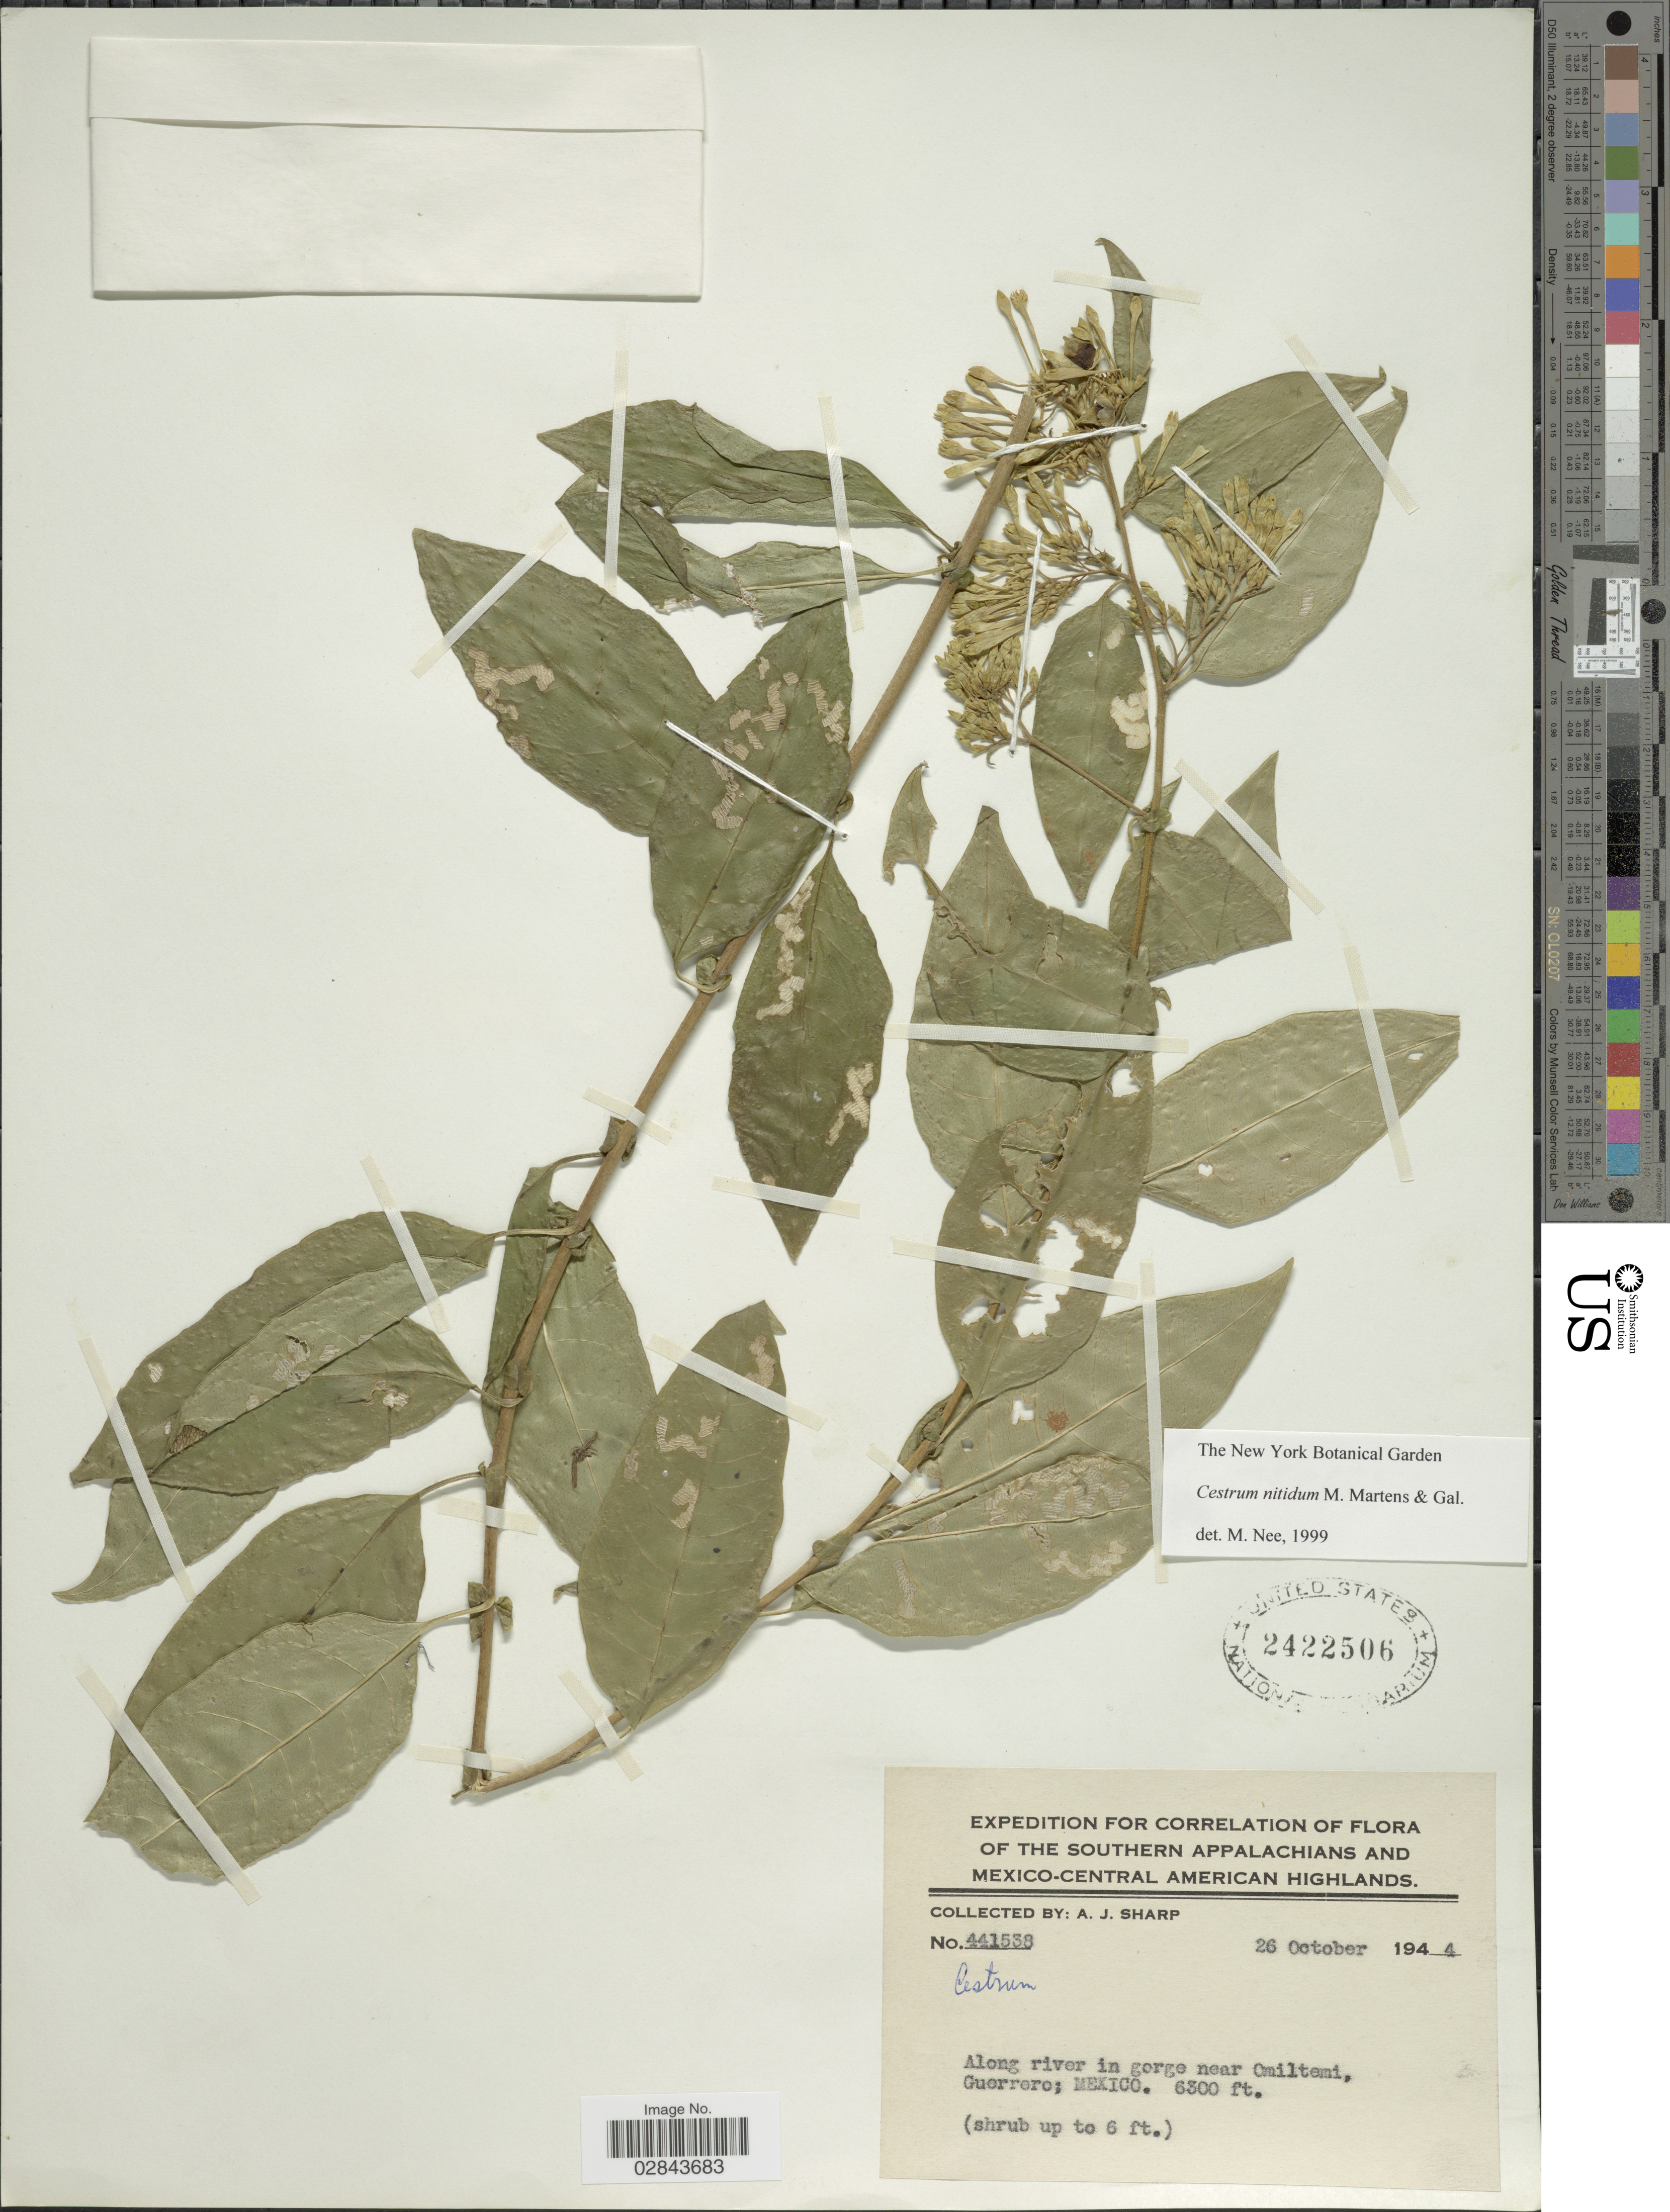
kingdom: Plantae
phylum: Tracheophyta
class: Magnoliopsida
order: Solanales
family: Solanaceae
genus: Cestrum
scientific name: Cestrum nitidum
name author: M. Martens & Galeotti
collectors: A. J. Sharp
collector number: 441538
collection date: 1944-10-26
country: Mexico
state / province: Guerrero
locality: The Southern Appalachians and Mexico-Central American Highlands, Along river in gorge near Omiltemi.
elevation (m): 1920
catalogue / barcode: US 2422506